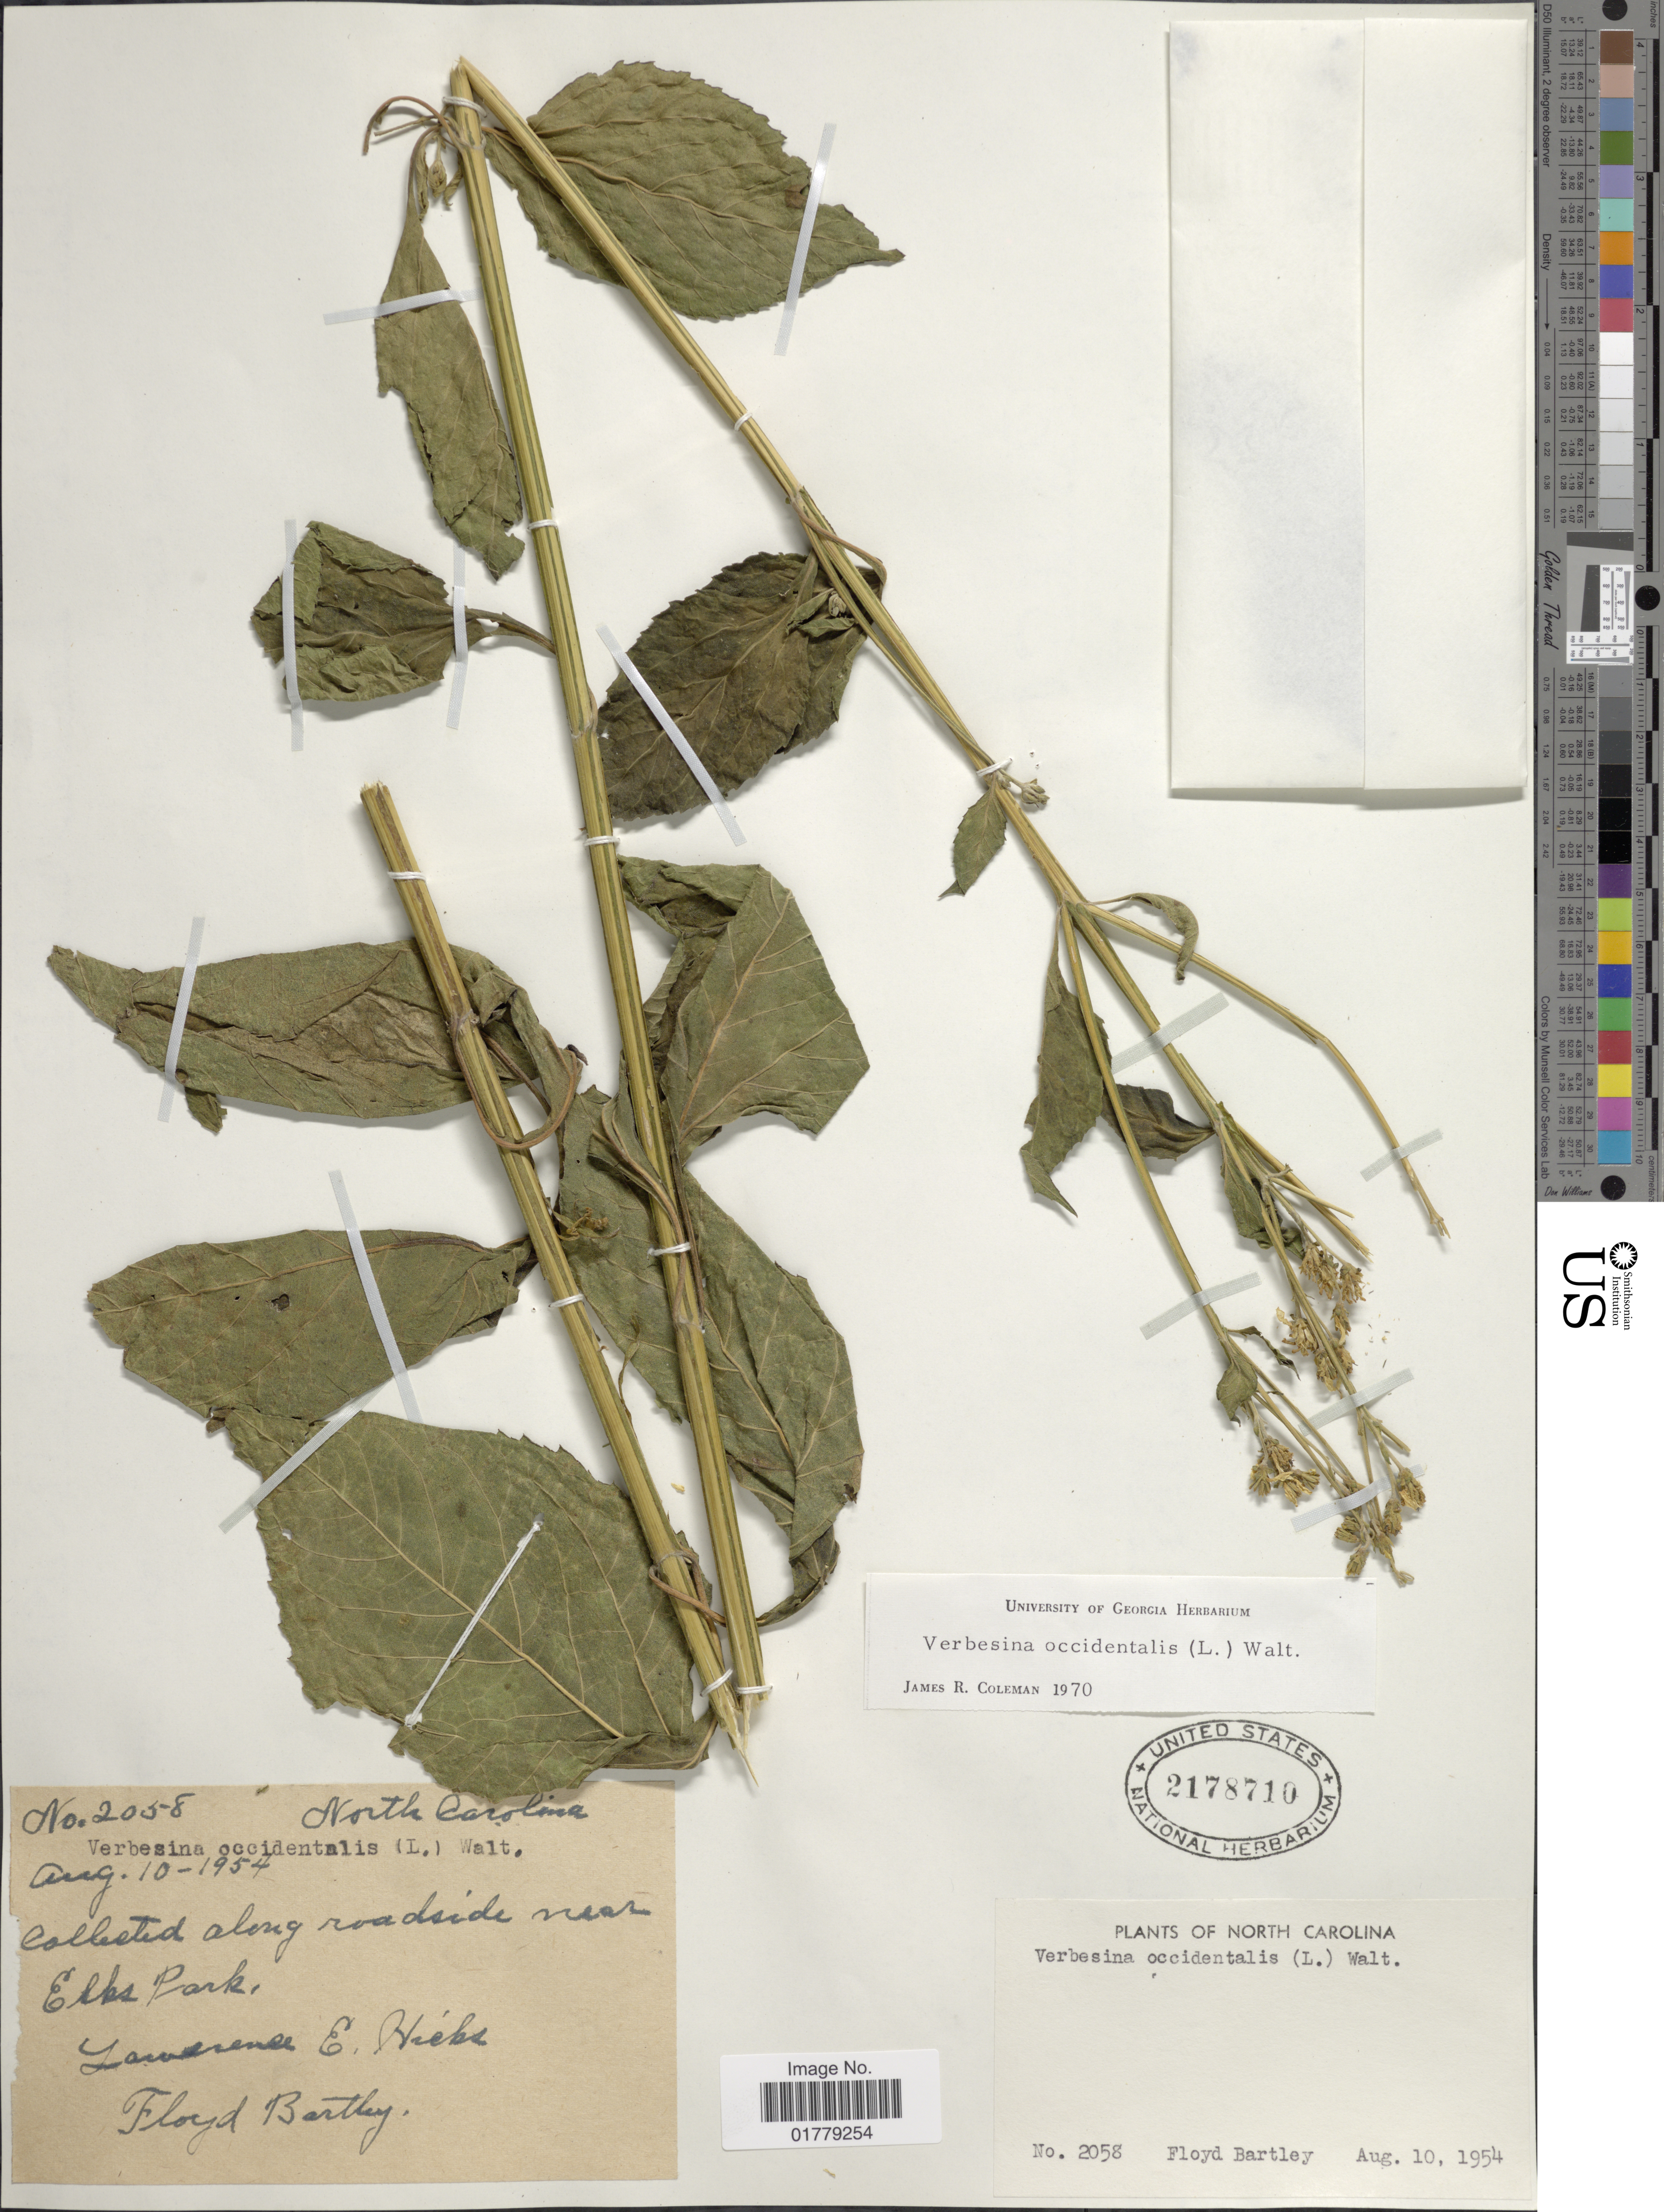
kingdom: Plantae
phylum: Tracheophyta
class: Magnoliopsida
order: Asterales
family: Asteraceae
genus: Verbesina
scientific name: Verbesina occidentalis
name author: (L.) Walter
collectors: F. Bartley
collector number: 2058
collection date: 1954-08-10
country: United States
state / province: North Carolina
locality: North Carolina. Collected along roadside near Elks Park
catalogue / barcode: US 2178710